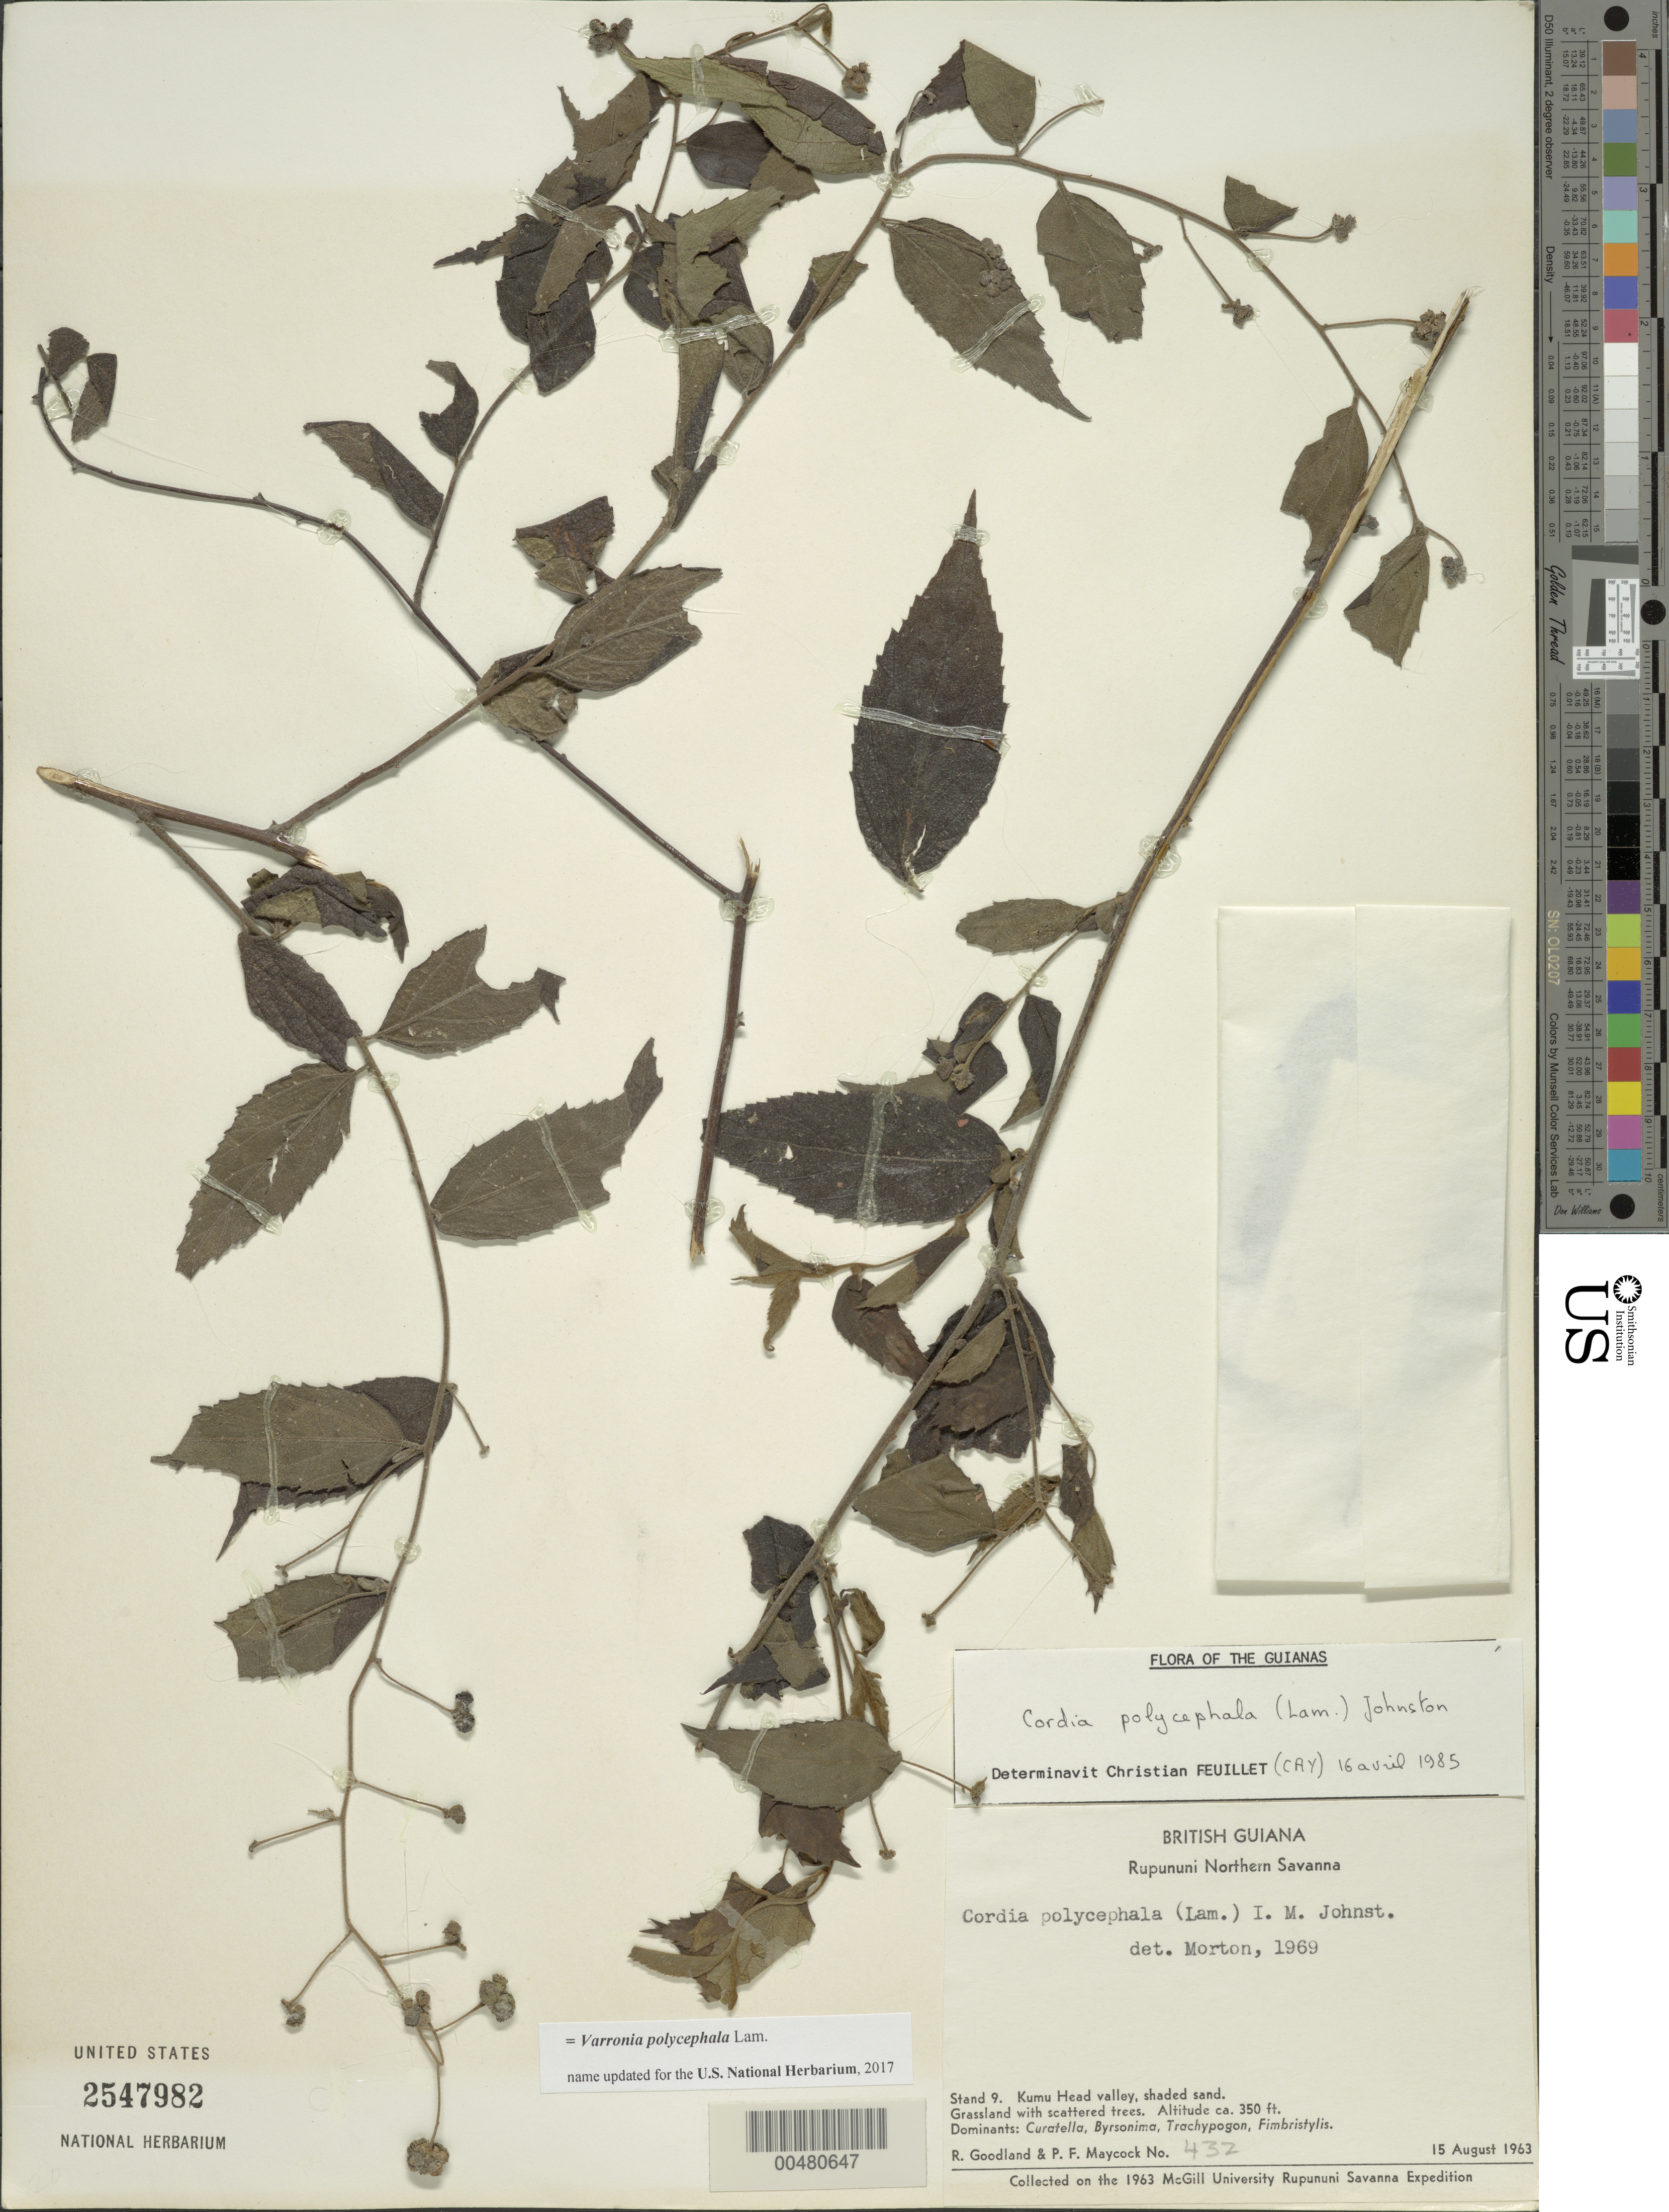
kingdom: Plantae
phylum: Tracheophyta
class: Magnoliopsida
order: Boraginales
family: Cordiaceae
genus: Varronia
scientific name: Varronia polycephala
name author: Lam.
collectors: R. Goodland & P. Maycock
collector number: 432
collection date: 1963-08-15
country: Guyana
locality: British Guiana, Rupununi Northern Savanna, Stand 9, Kumu head Valley, shaded sand.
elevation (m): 107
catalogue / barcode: US 2547982